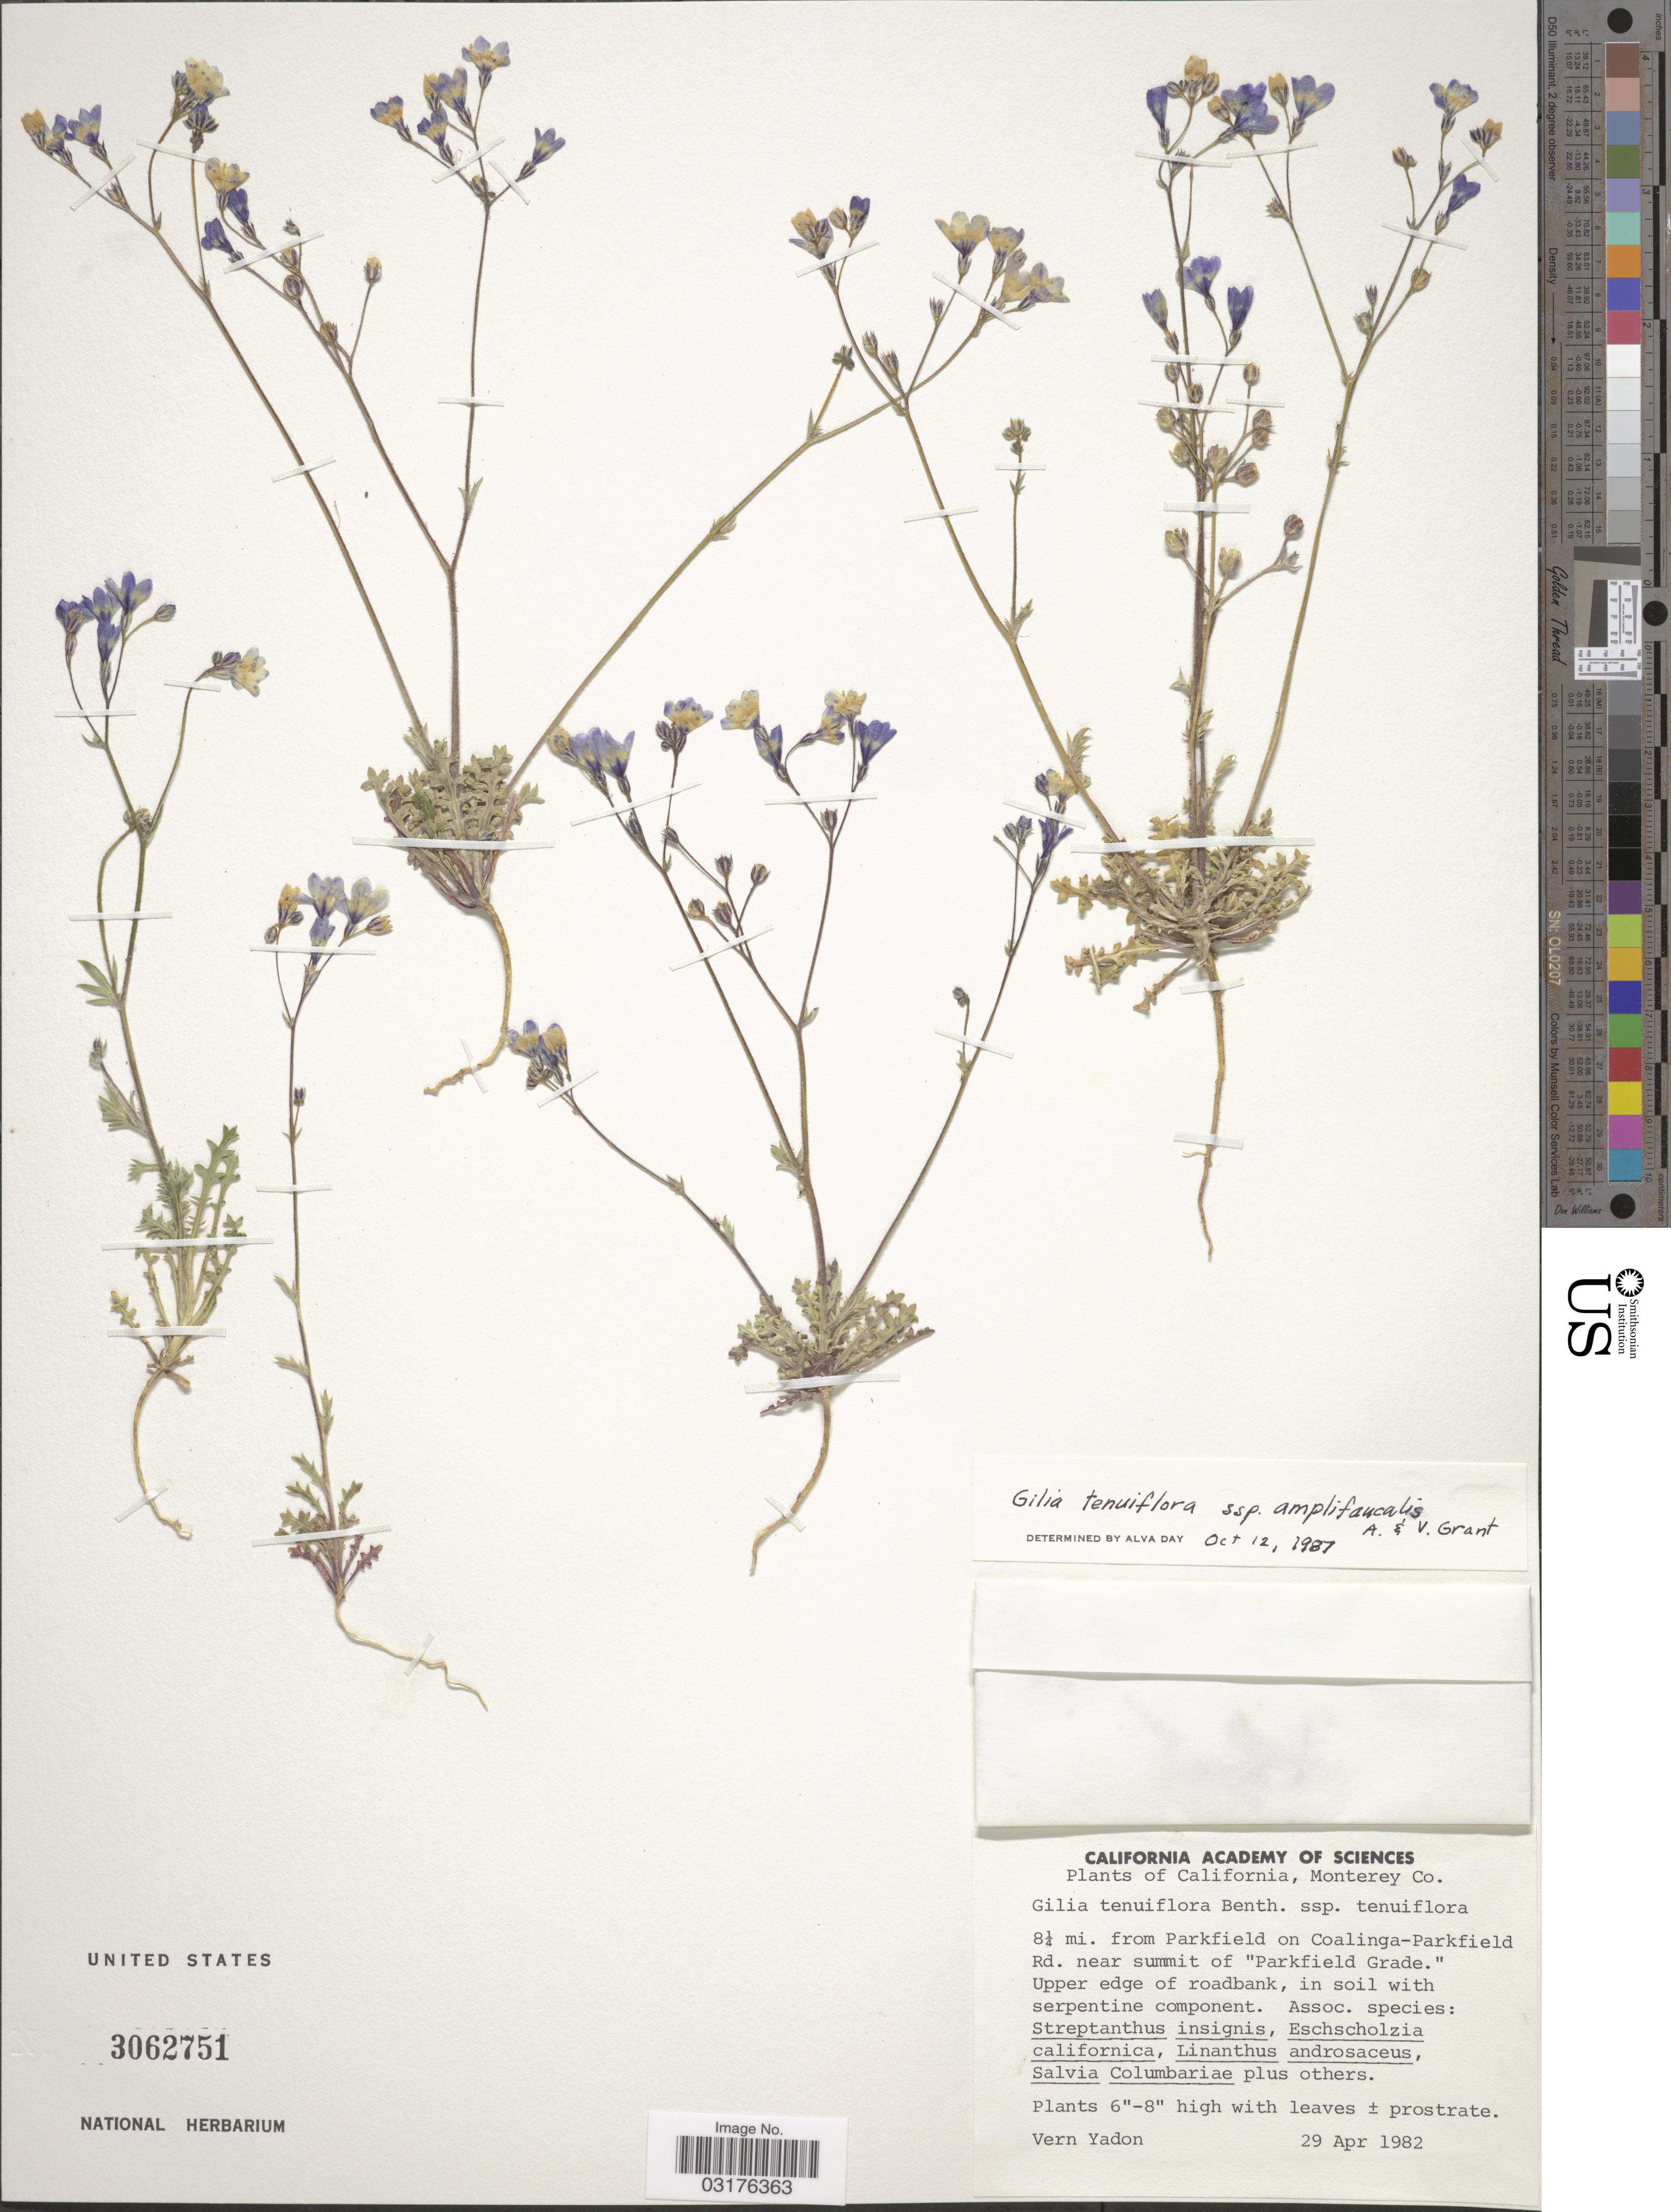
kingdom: Plantae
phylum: Tracheophyta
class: Magnoliopsida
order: Ericales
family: Polemoniaceae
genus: Gilia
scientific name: Gilia tenuiflora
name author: Benth.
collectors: V. Yadon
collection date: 1982-04-29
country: United States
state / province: California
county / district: Monterey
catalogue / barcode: US 3062751